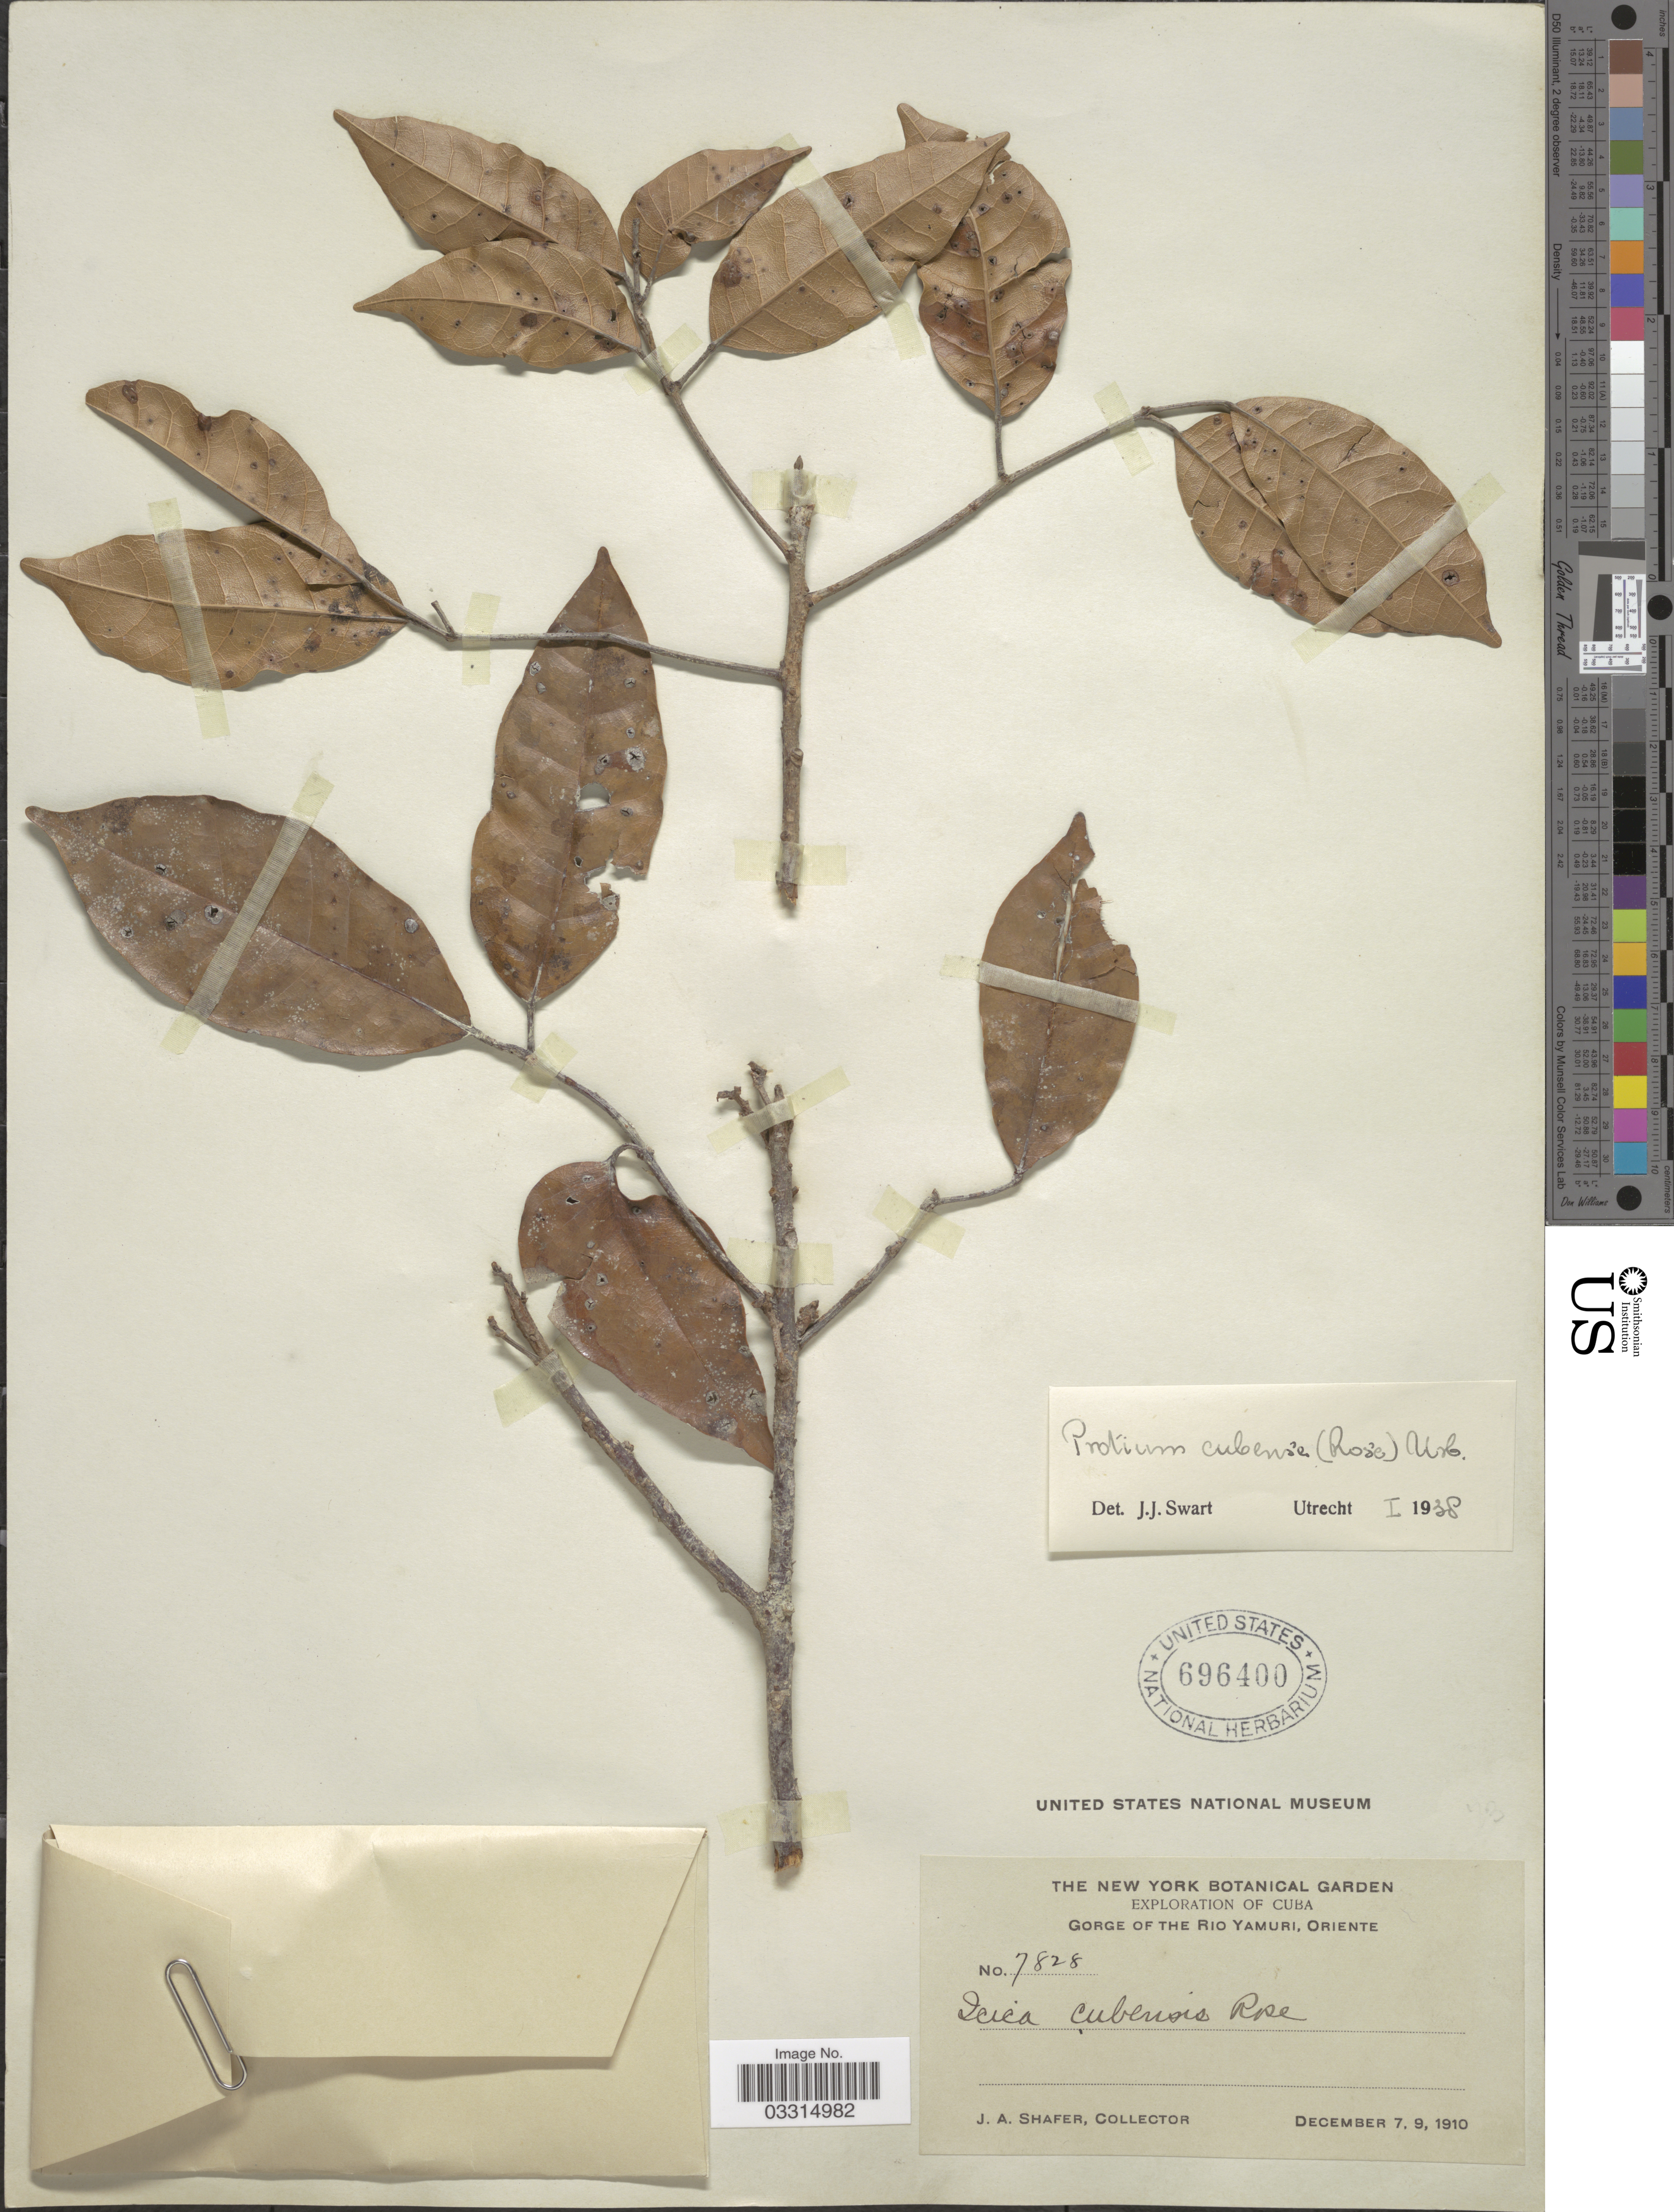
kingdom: Plantae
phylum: Tracheophyta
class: Magnoliopsida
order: Sapindales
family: Burseraceae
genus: Protium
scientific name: Protium cubense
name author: (Rose) Urb.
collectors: J. A. Shafer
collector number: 7828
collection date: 1910-12-07/1910-12-09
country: Cuba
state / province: Oriente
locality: Gorge of the Rio Yamuri.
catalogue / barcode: US 696400